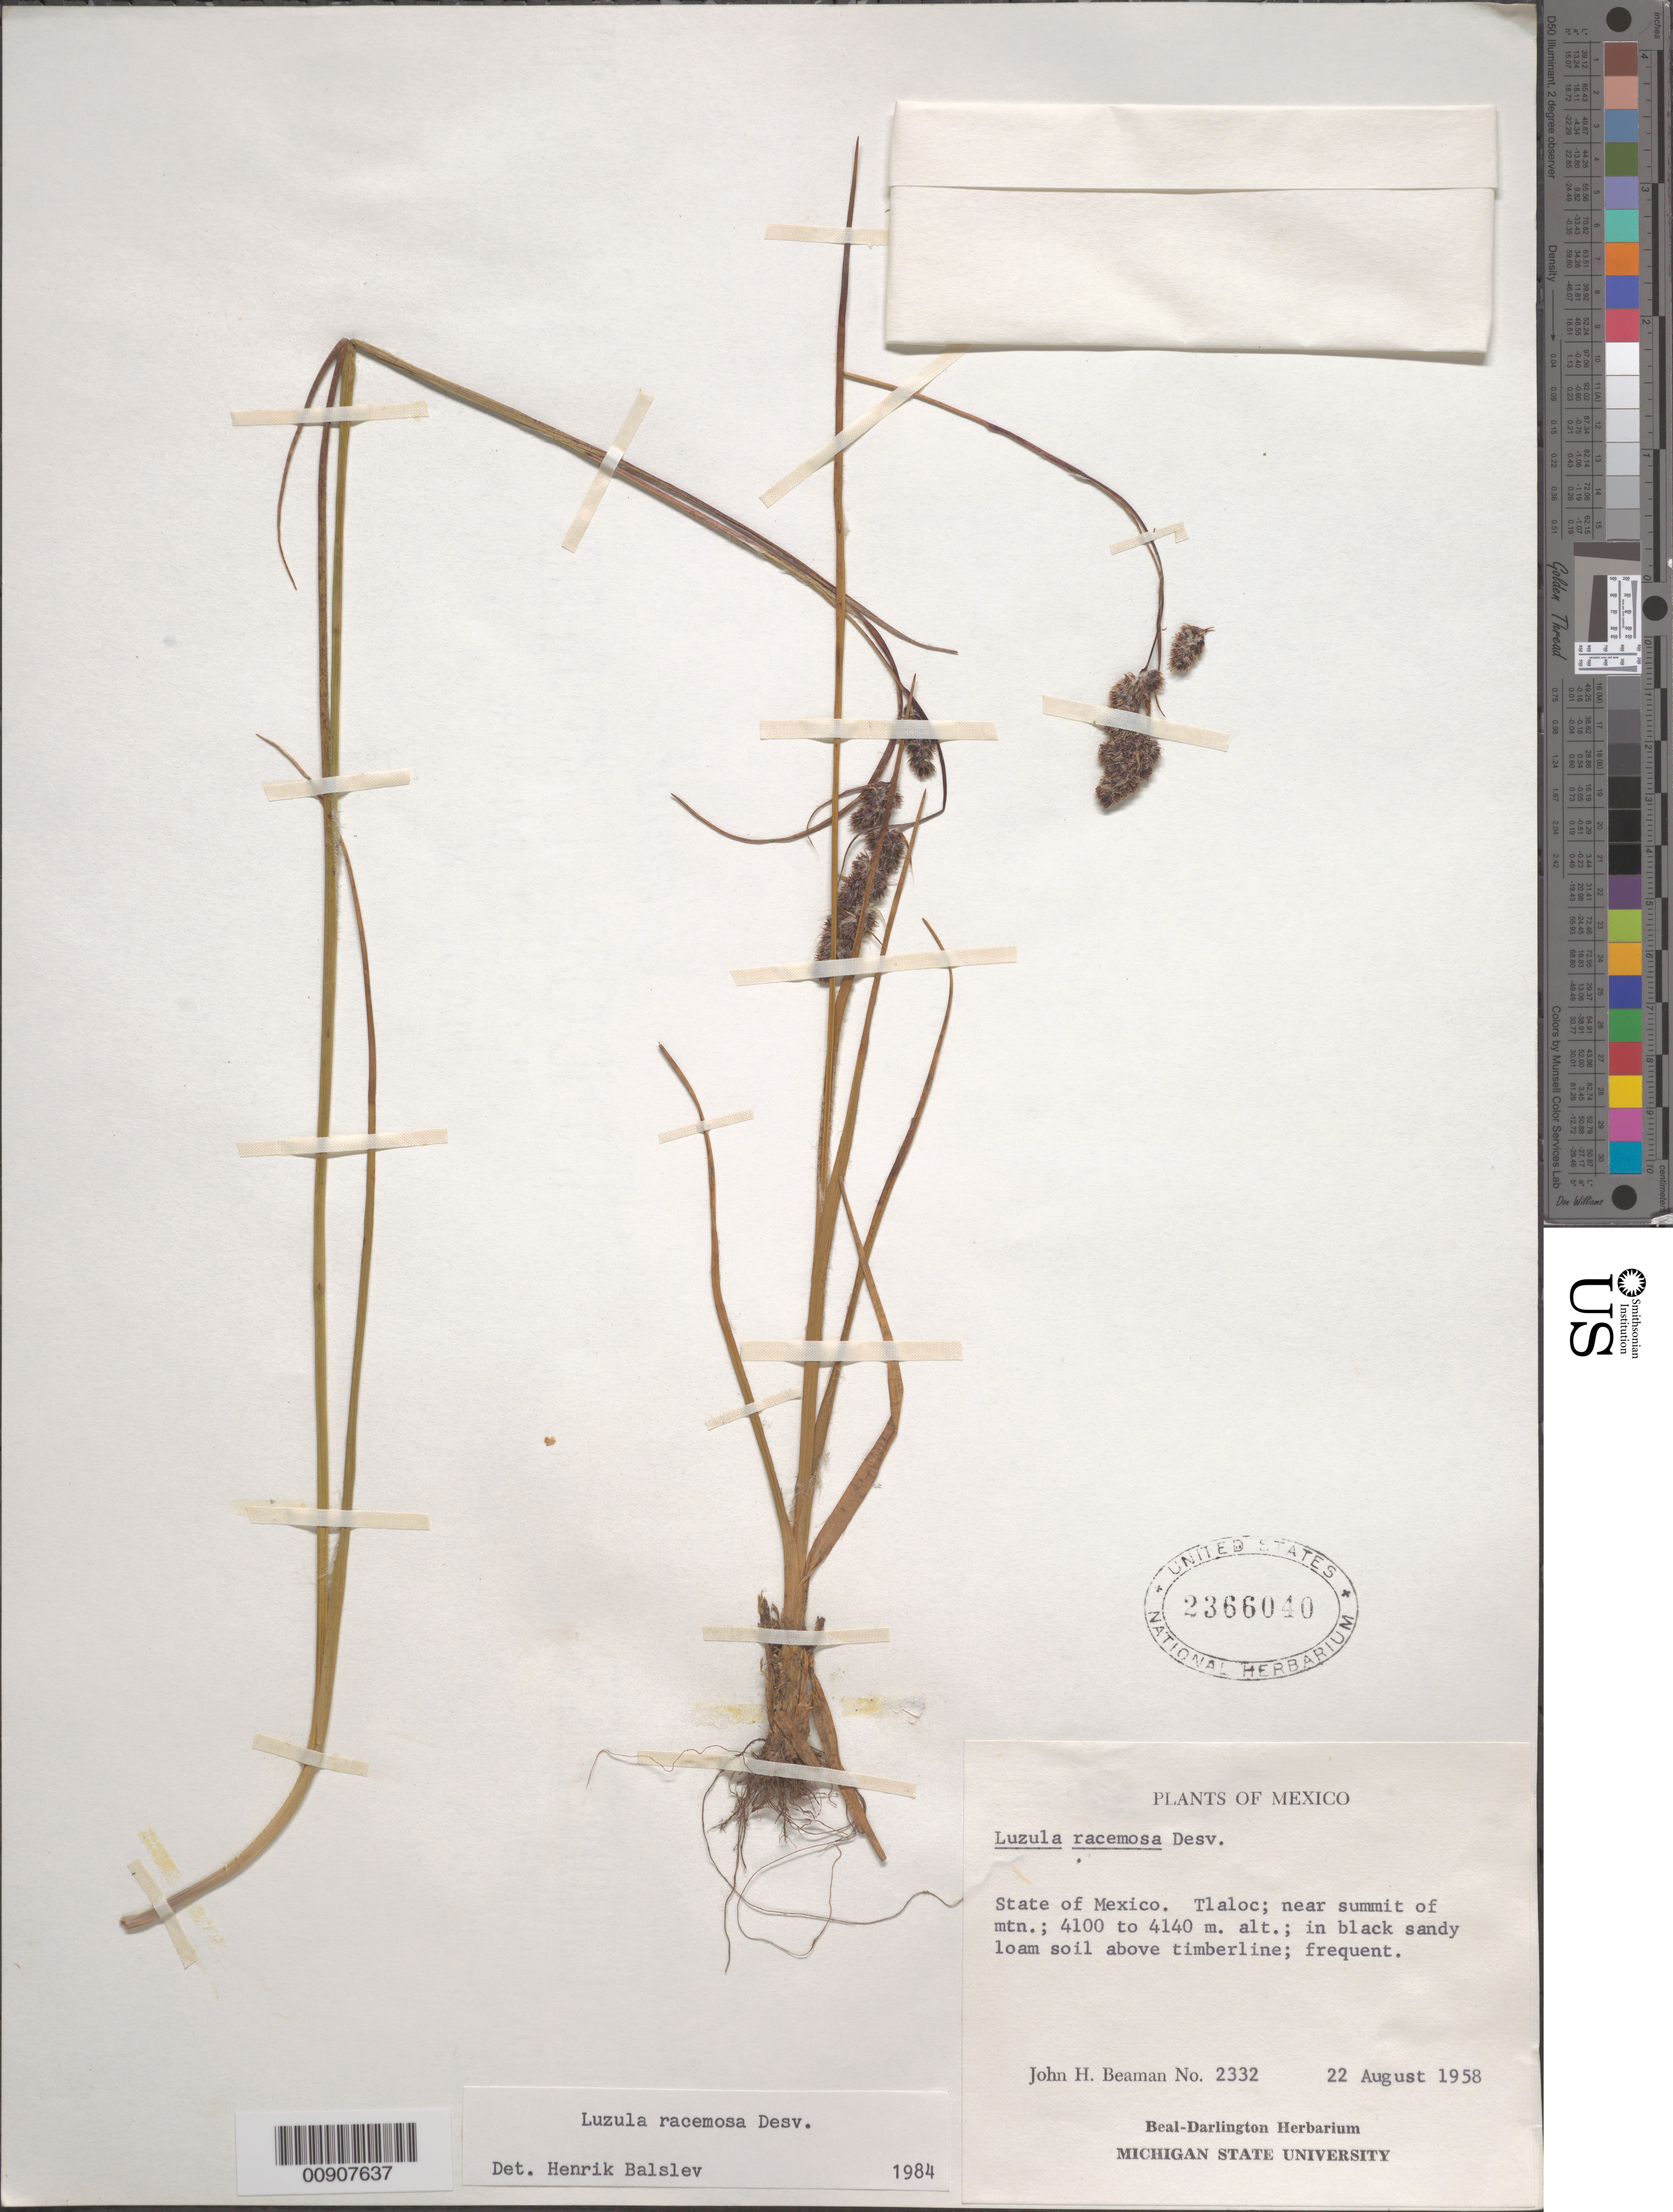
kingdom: Plantae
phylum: Tracheophyta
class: Liliopsida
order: Poales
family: Juncaceae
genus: Luzula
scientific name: Luzula racemosa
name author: Desv.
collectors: J. H. Beaman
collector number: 2332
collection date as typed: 22 Aug 1958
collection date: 1958-08-22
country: Mexico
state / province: México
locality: State of México. Tlaloc; near summit of mtn.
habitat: In black sandy loam soil above timberline.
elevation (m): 4140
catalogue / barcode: US 2366040